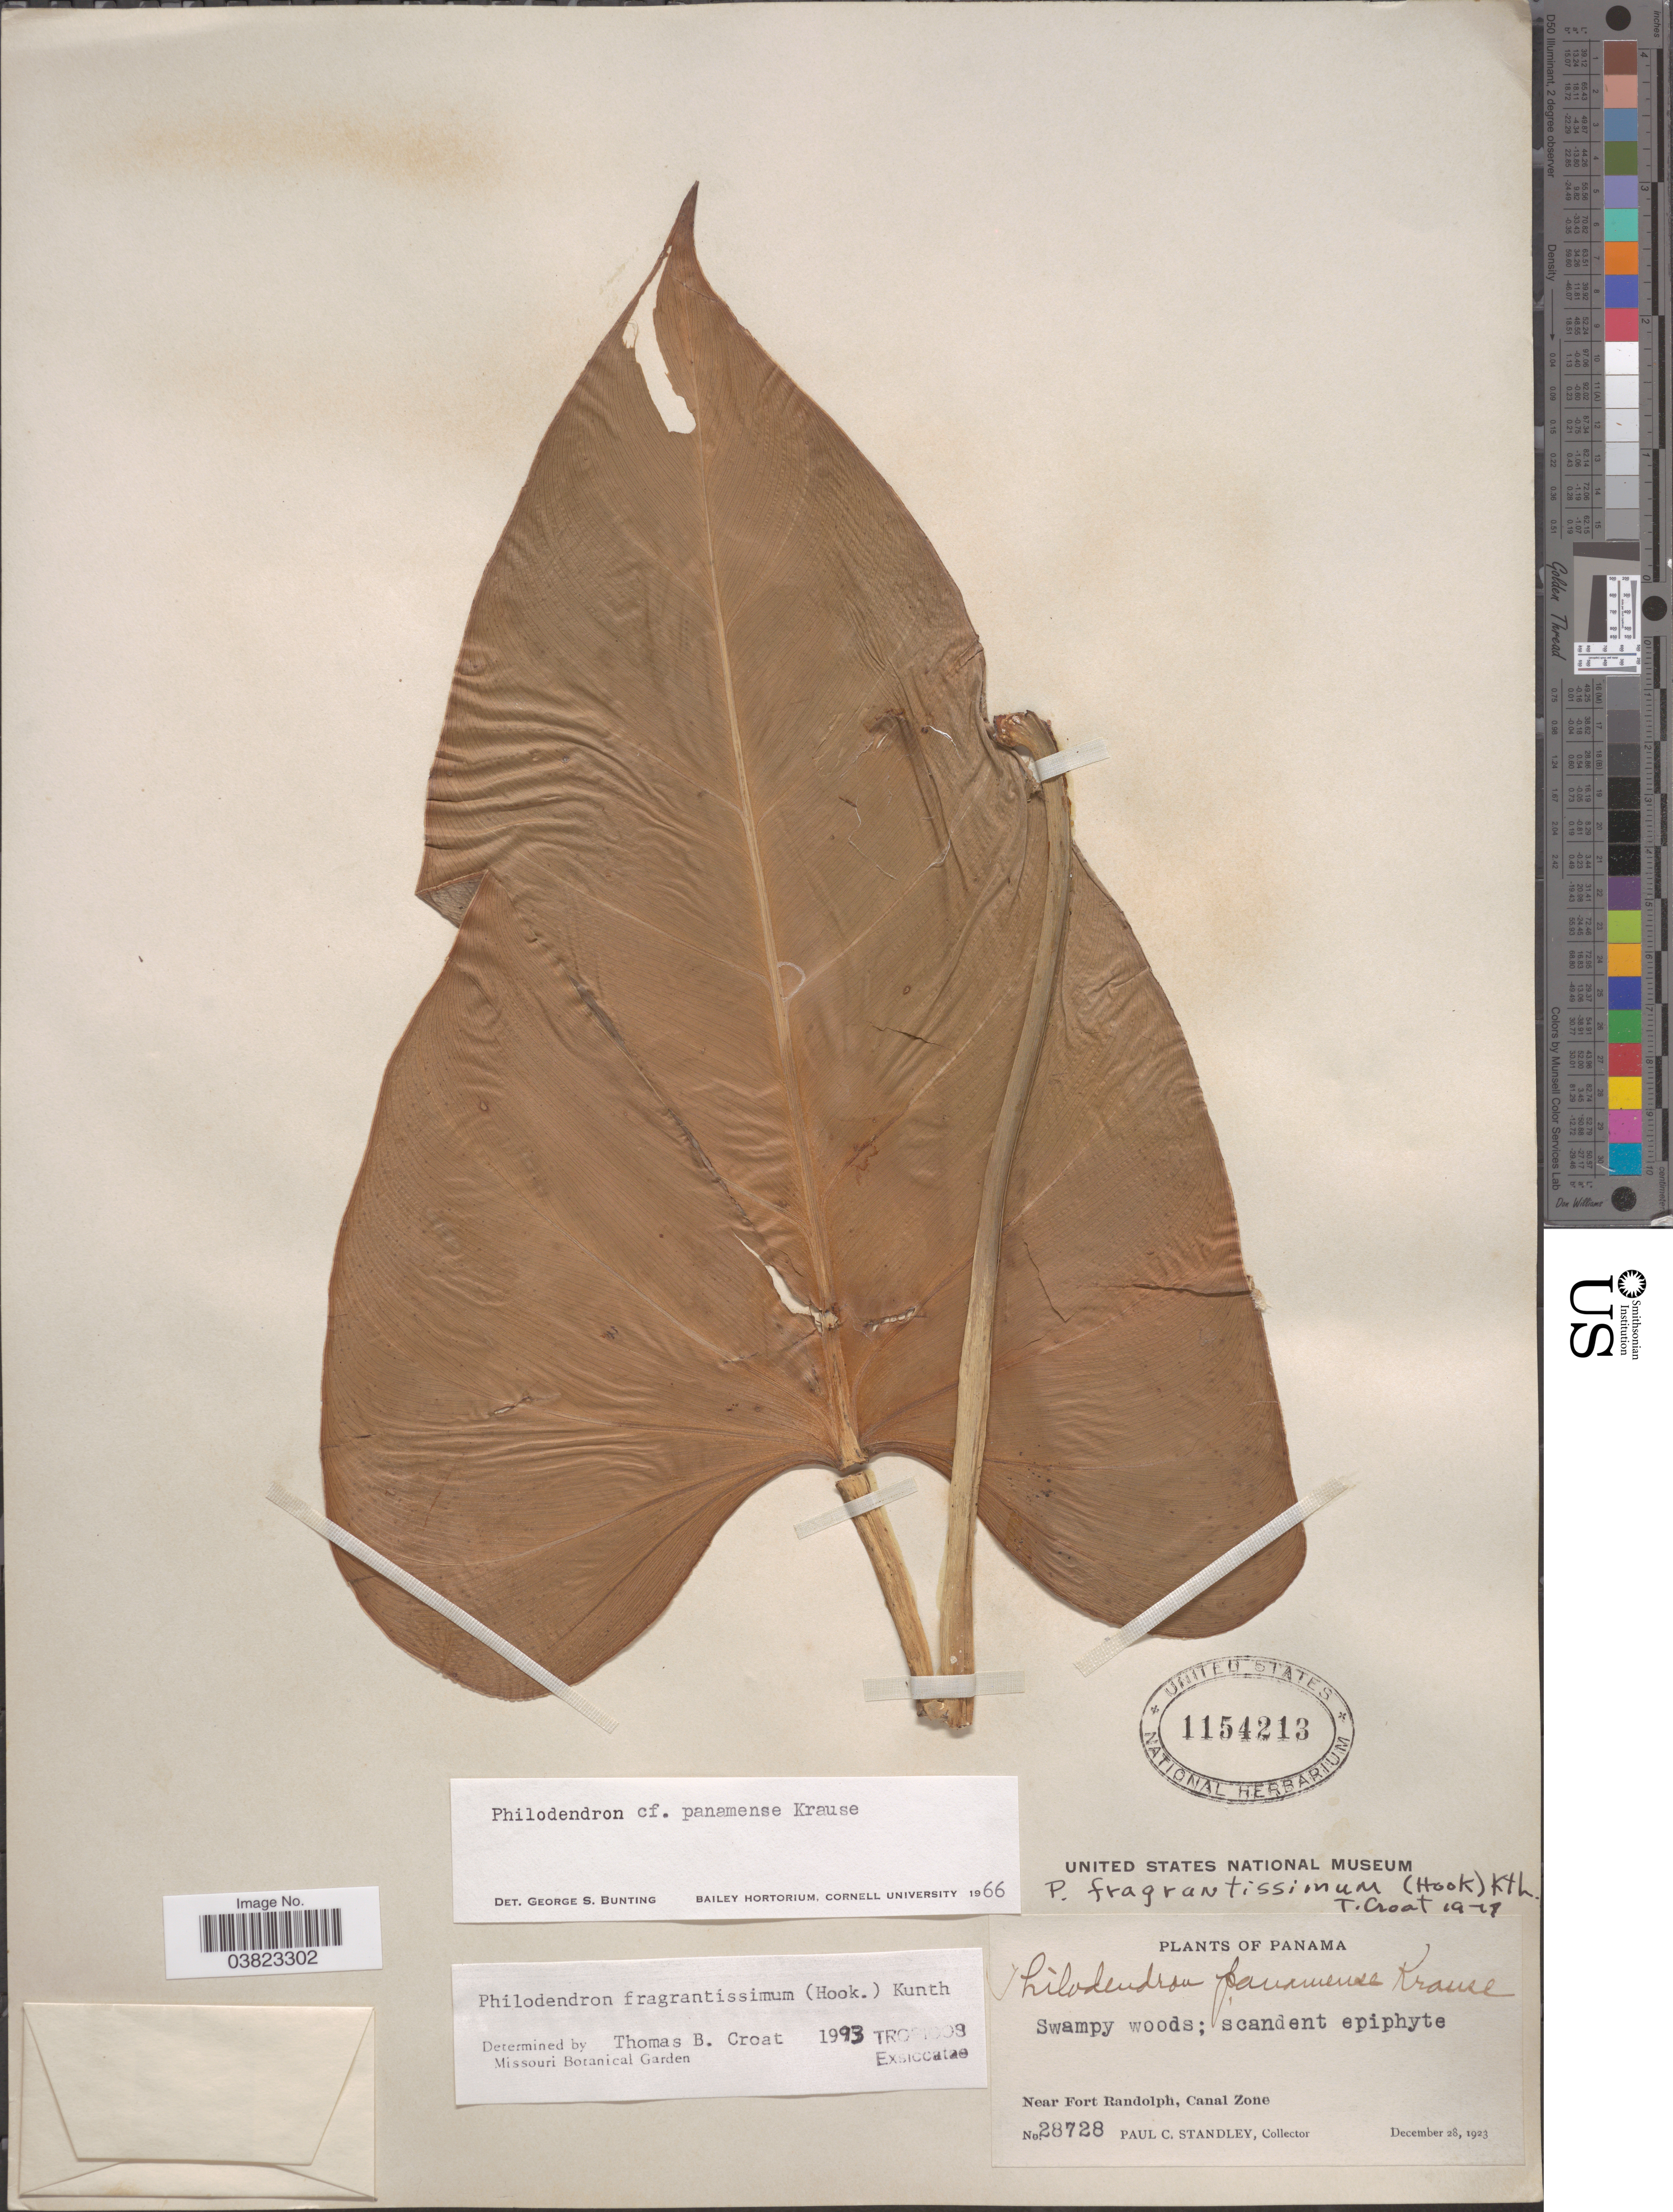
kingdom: Plantae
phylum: Tracheophyta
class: Liliopsida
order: Alismatales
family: Araceae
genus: Philodendron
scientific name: Philodendron fragrantissimum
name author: (G. Don) Kunth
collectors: P. C. Standley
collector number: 28728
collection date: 1923-12-28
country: Panama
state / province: Colón / Panamá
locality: Near Fort Randolph, Canal Zone.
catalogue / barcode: US 1154213